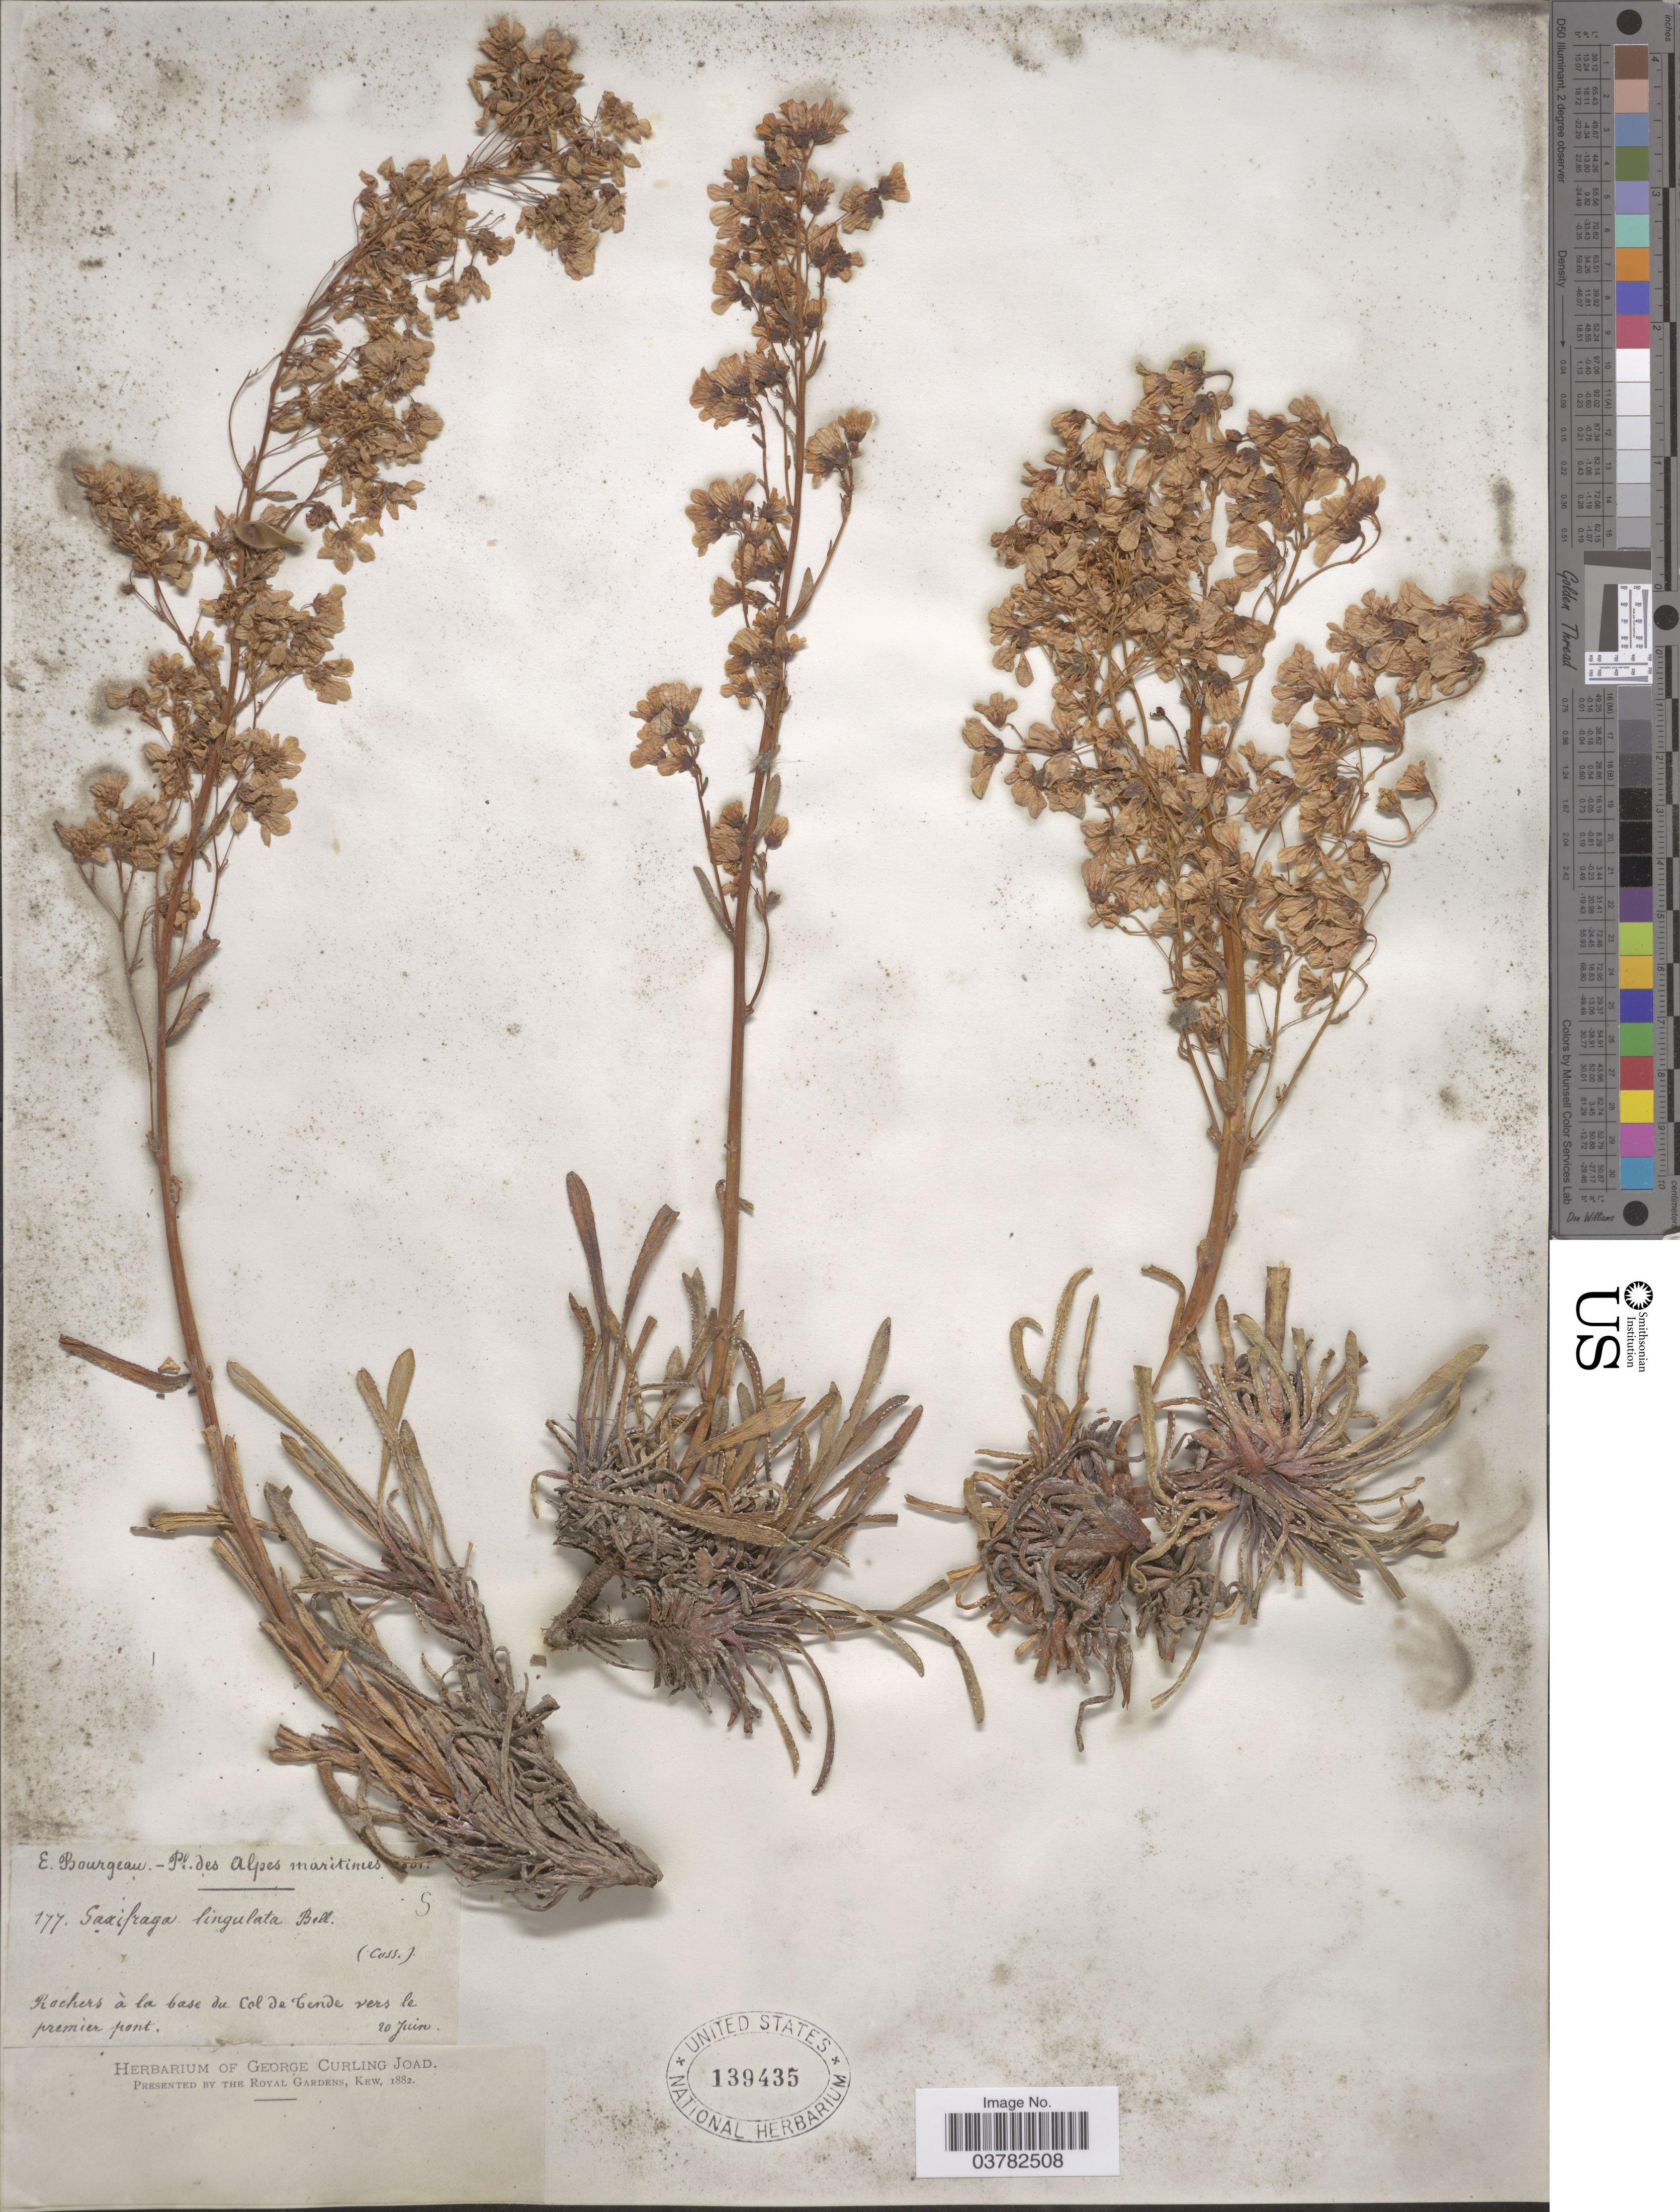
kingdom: Plantae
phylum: Tracheophyta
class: Magnoliopsida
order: Saxifragales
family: Saxifragaceae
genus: Saxifraga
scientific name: Saxifraga lingulata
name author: Bellardi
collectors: E. Bourgeau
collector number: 177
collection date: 1804-06-20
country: France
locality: Alpes maritimes. Rochers à la base du Col de Tende vers le premier pont.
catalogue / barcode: US 139435